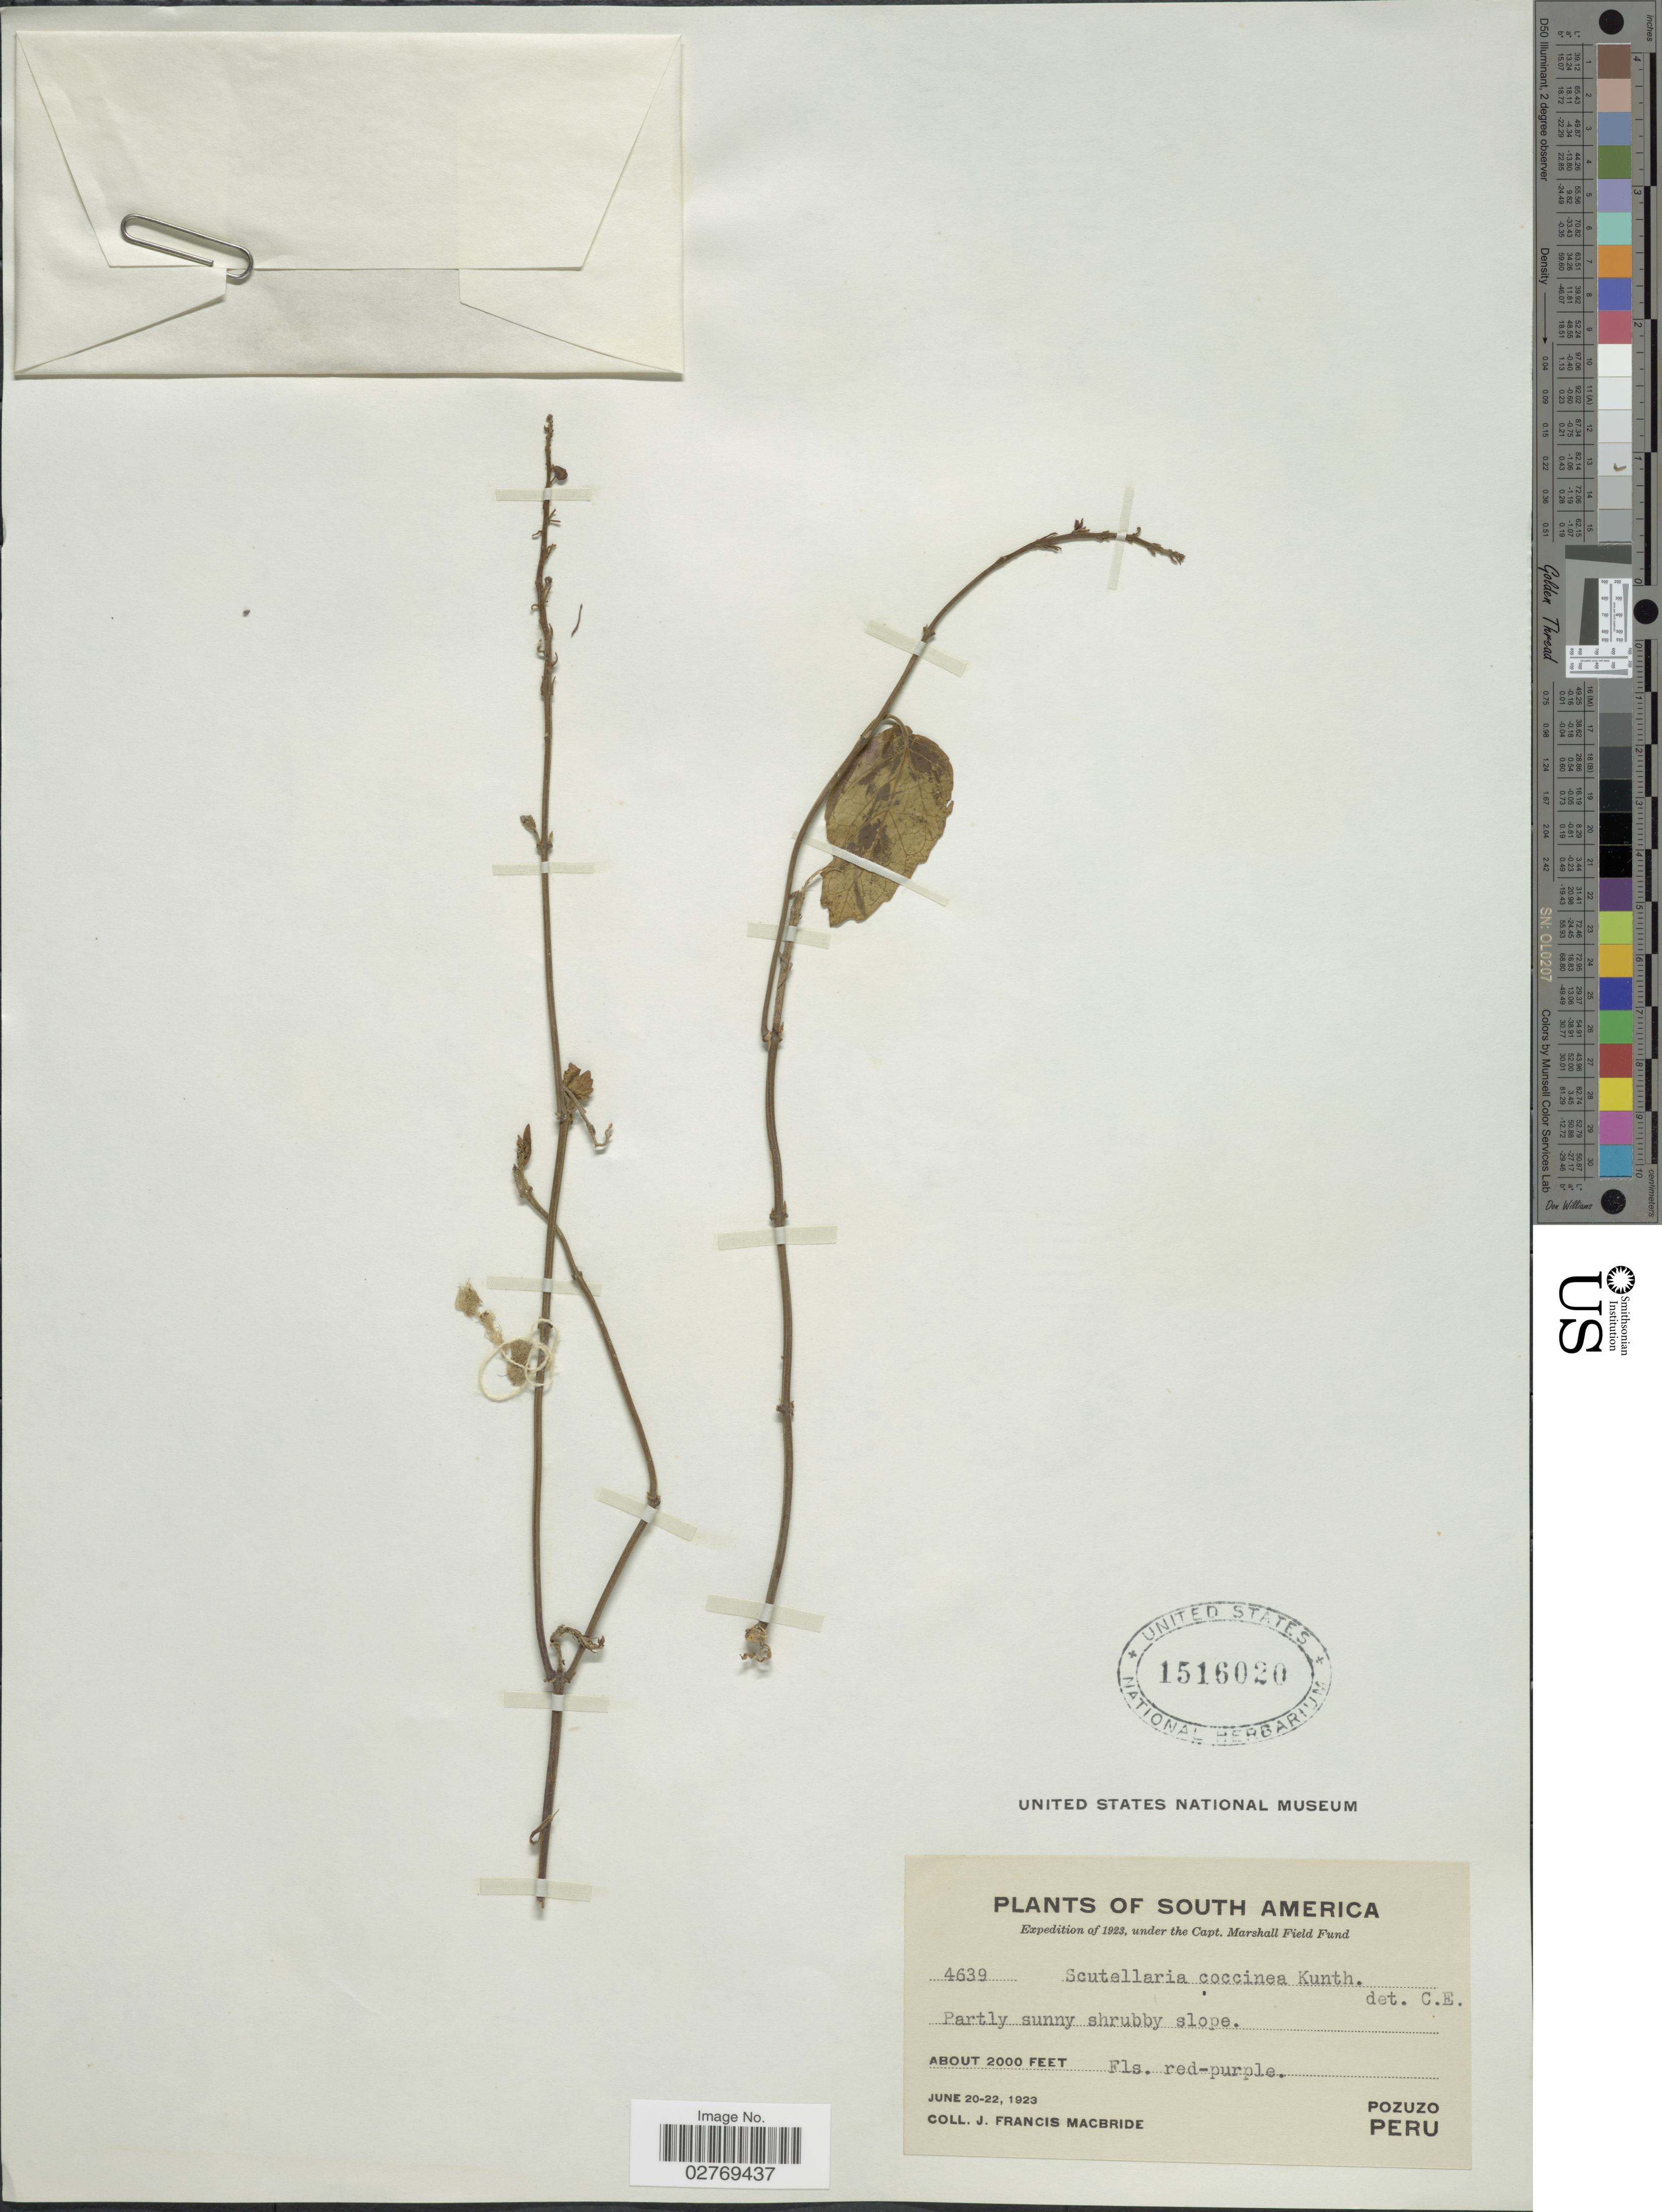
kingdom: Plantae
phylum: Tracheophyta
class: Magnoliopsida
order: Lamiales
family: Lamiaceae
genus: Scutellaria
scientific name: Scutellaria coccinea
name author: Kunth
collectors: J. F. Macbride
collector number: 4639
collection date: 1923-06-20/1923-06-22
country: Peru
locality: Pozuzo.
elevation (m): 610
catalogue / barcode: US 1516020